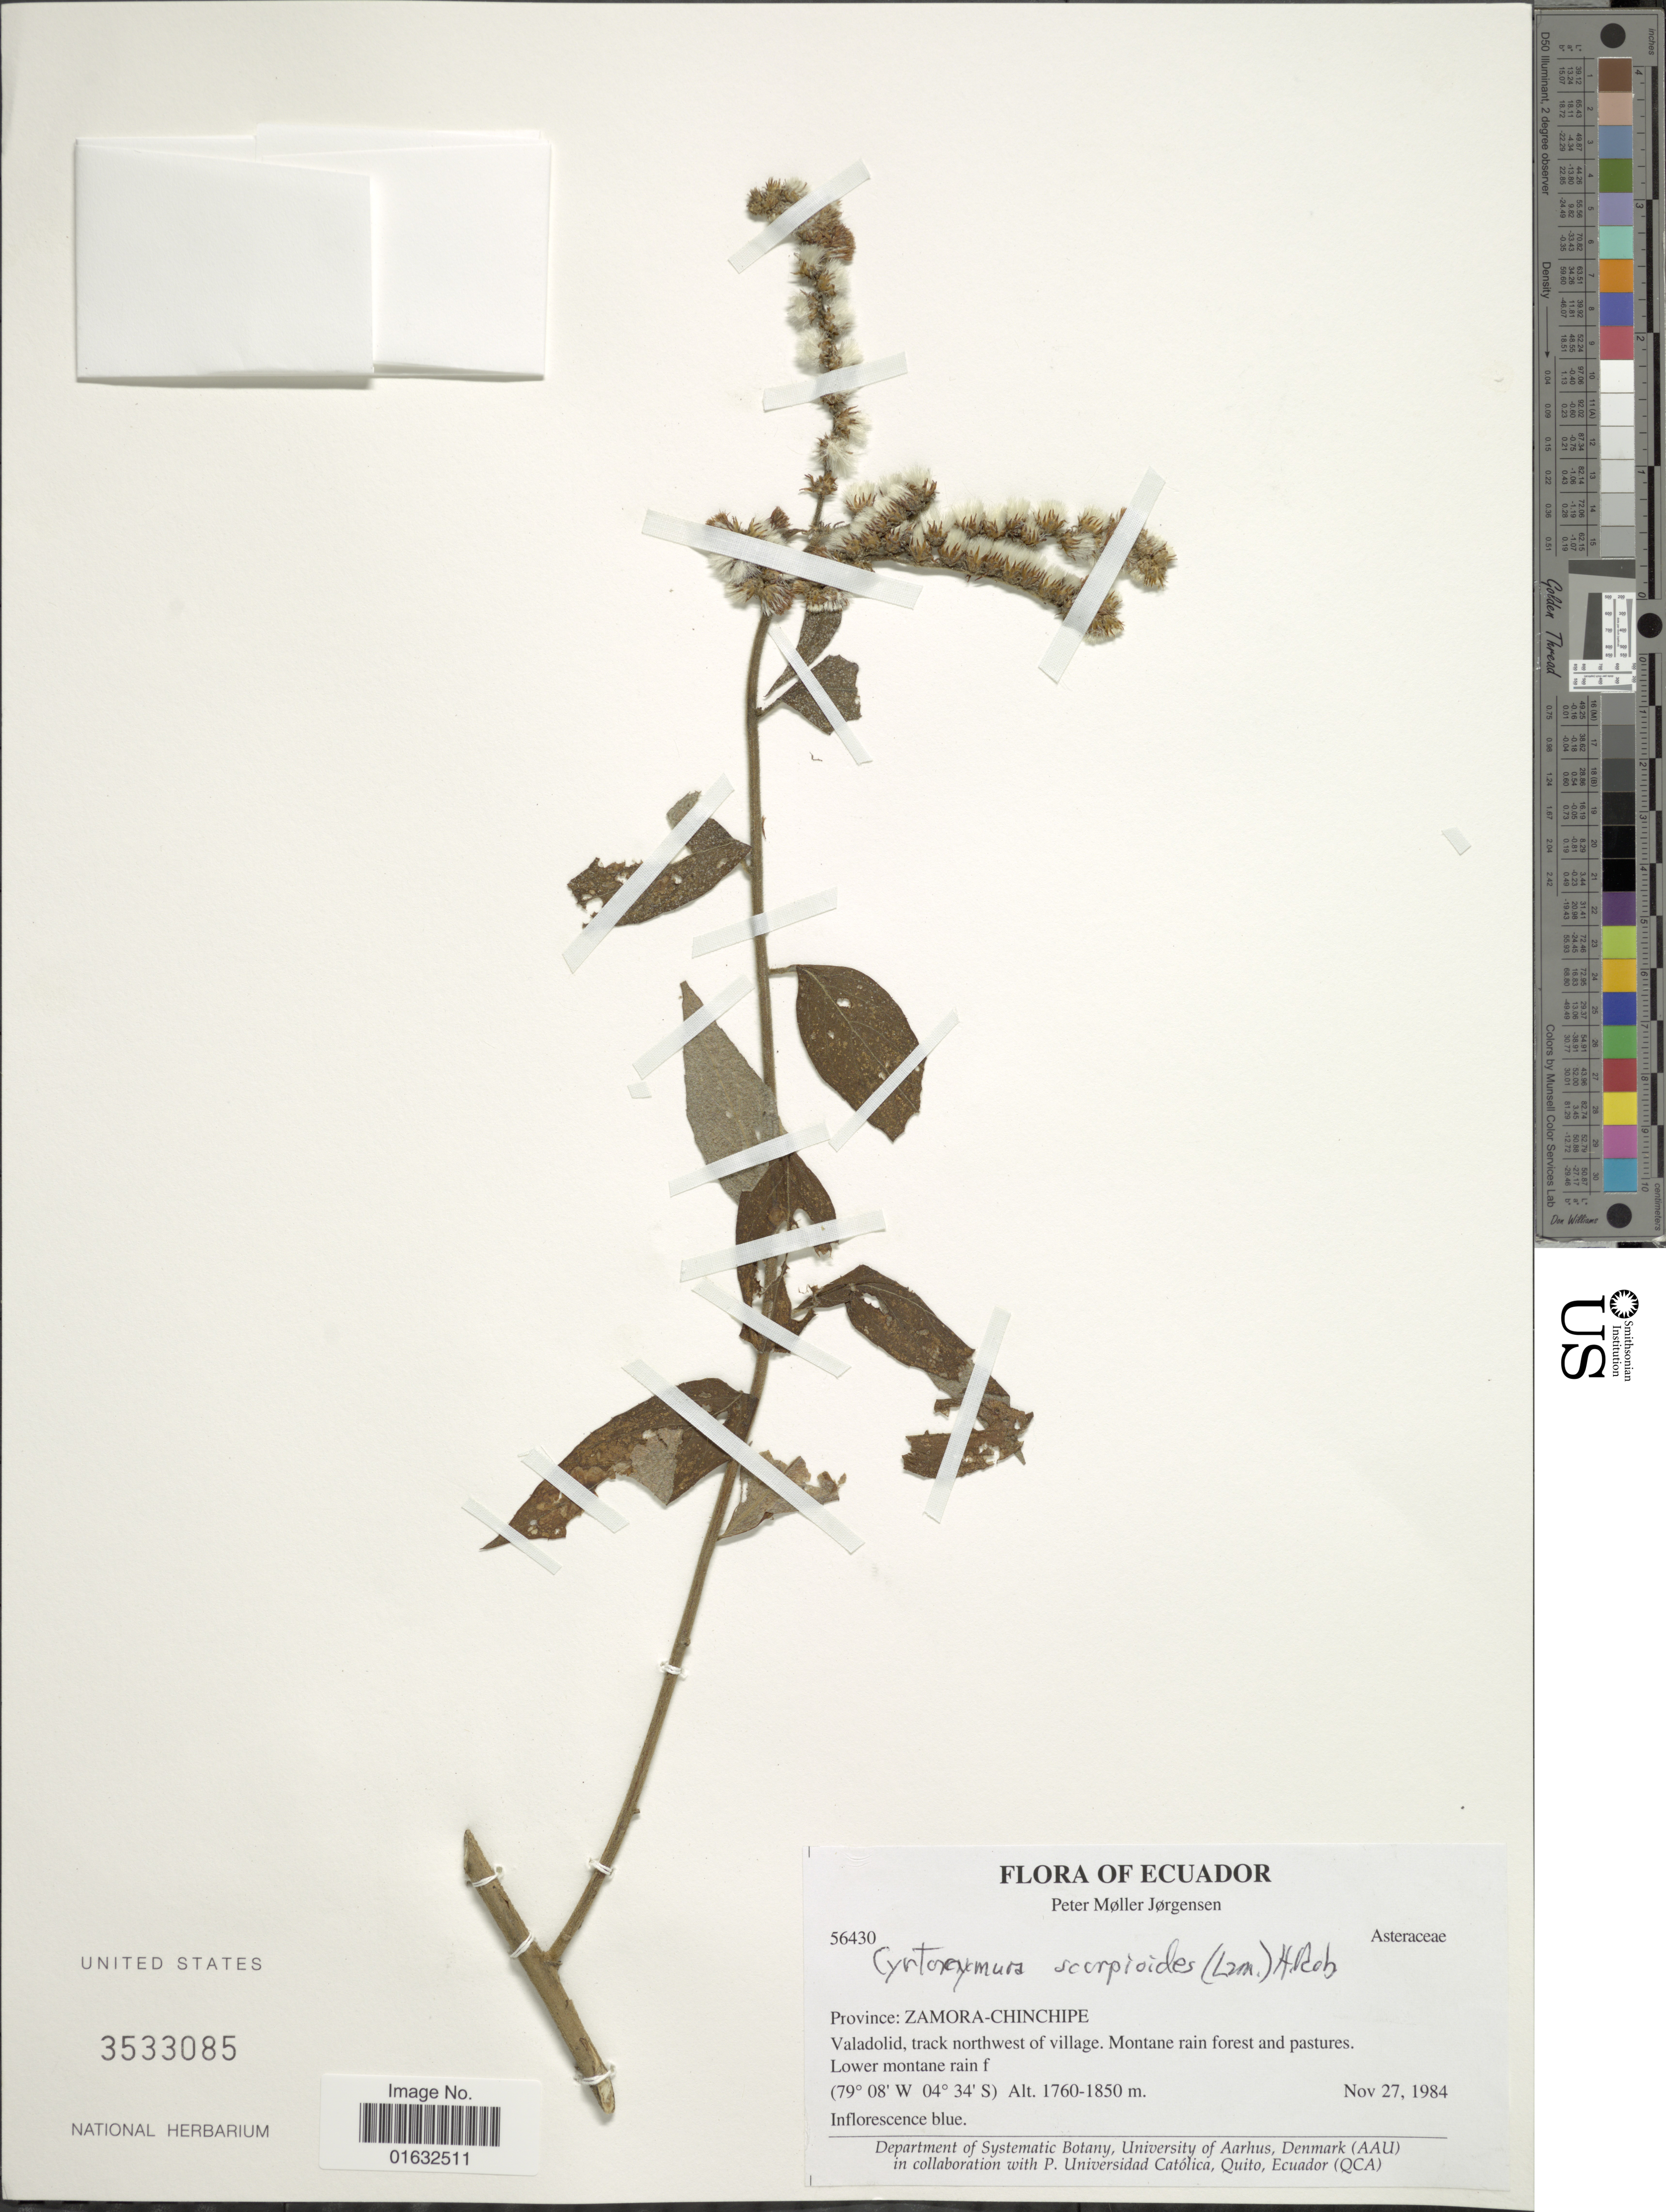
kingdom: Plantae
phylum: Tracheophyta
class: Magnoliopsida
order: Asterales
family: Asteraceae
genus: Cyrtocymura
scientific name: Cyrtocymura scorpioides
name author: (Lam.) H. Rob.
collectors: P. M. Jørgensen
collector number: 56430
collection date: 1984-11-27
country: Ecuador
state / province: Zamora-Chinchipe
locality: Valadolid, track northwest of village. Montane rain forest and pastures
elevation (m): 1760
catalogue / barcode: US 3533085